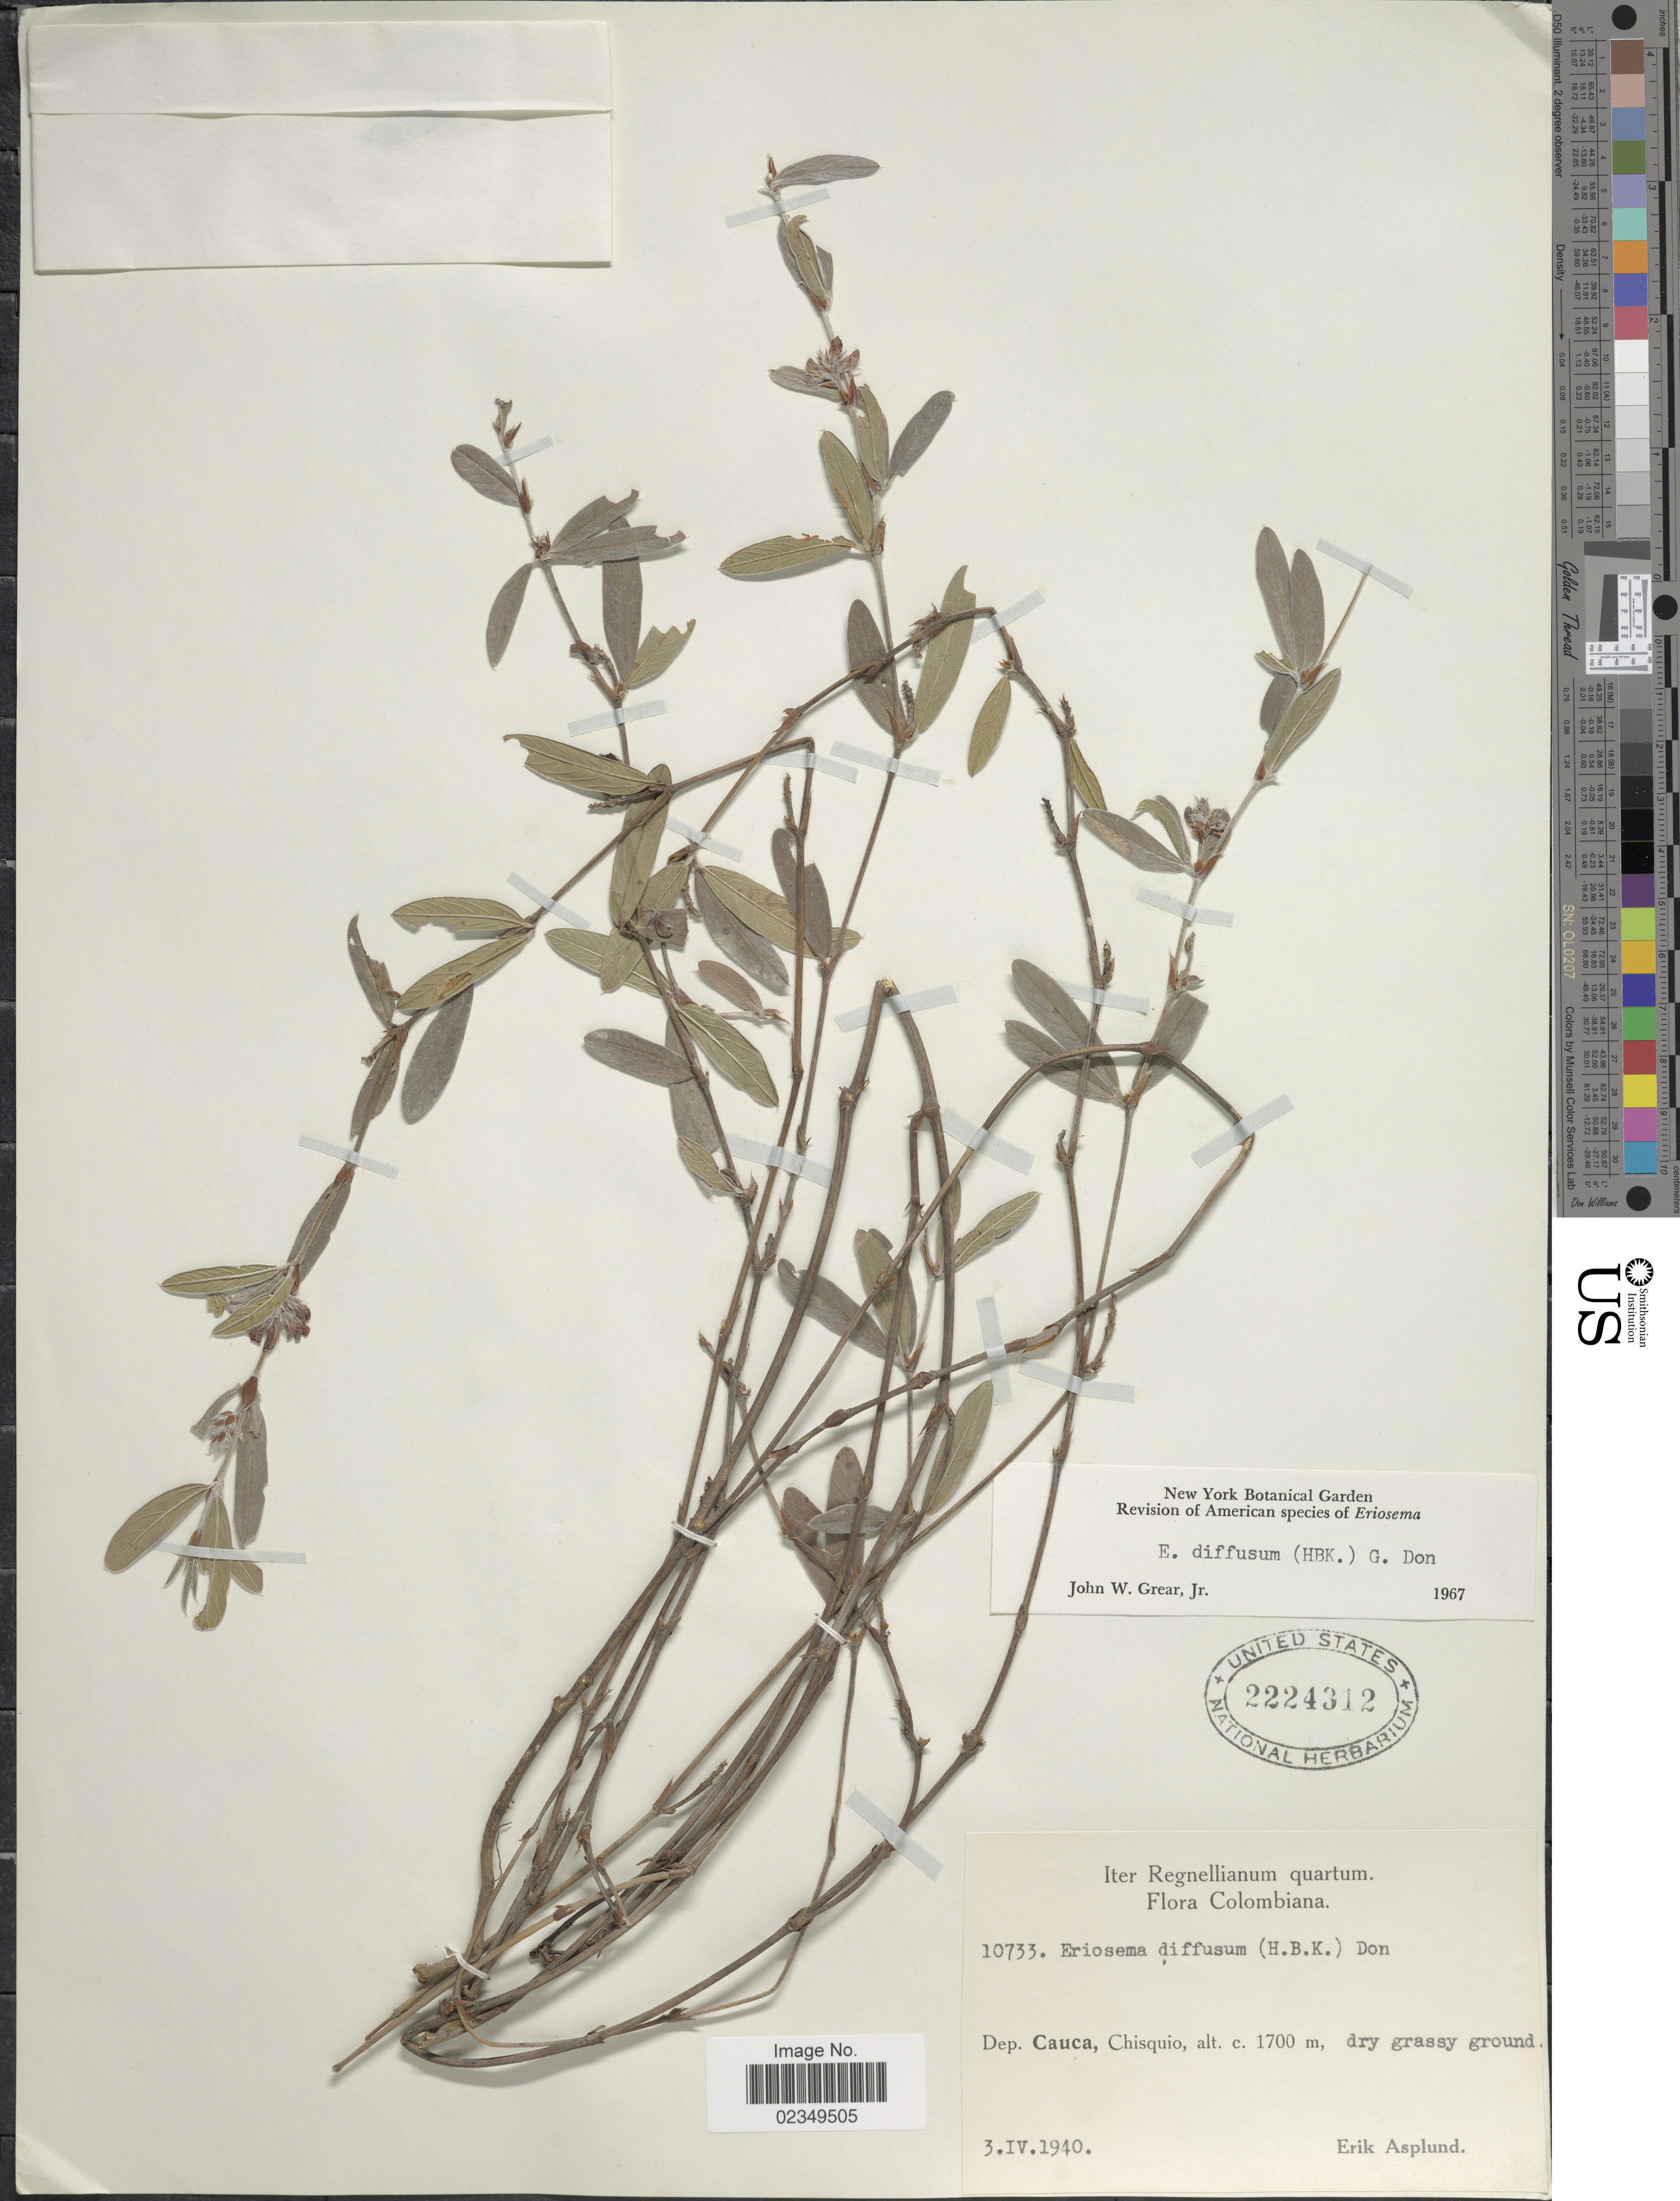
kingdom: Plantae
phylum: Tracheophyta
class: Magnoliopsida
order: Fabales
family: Fabaceae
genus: Eriosema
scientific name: Eriosema diffusum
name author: (Kunth) G. Don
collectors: E. Asplund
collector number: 10733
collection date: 1940-04-03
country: Colombia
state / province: Cauca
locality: Chisquio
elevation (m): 1700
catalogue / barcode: US 2224312